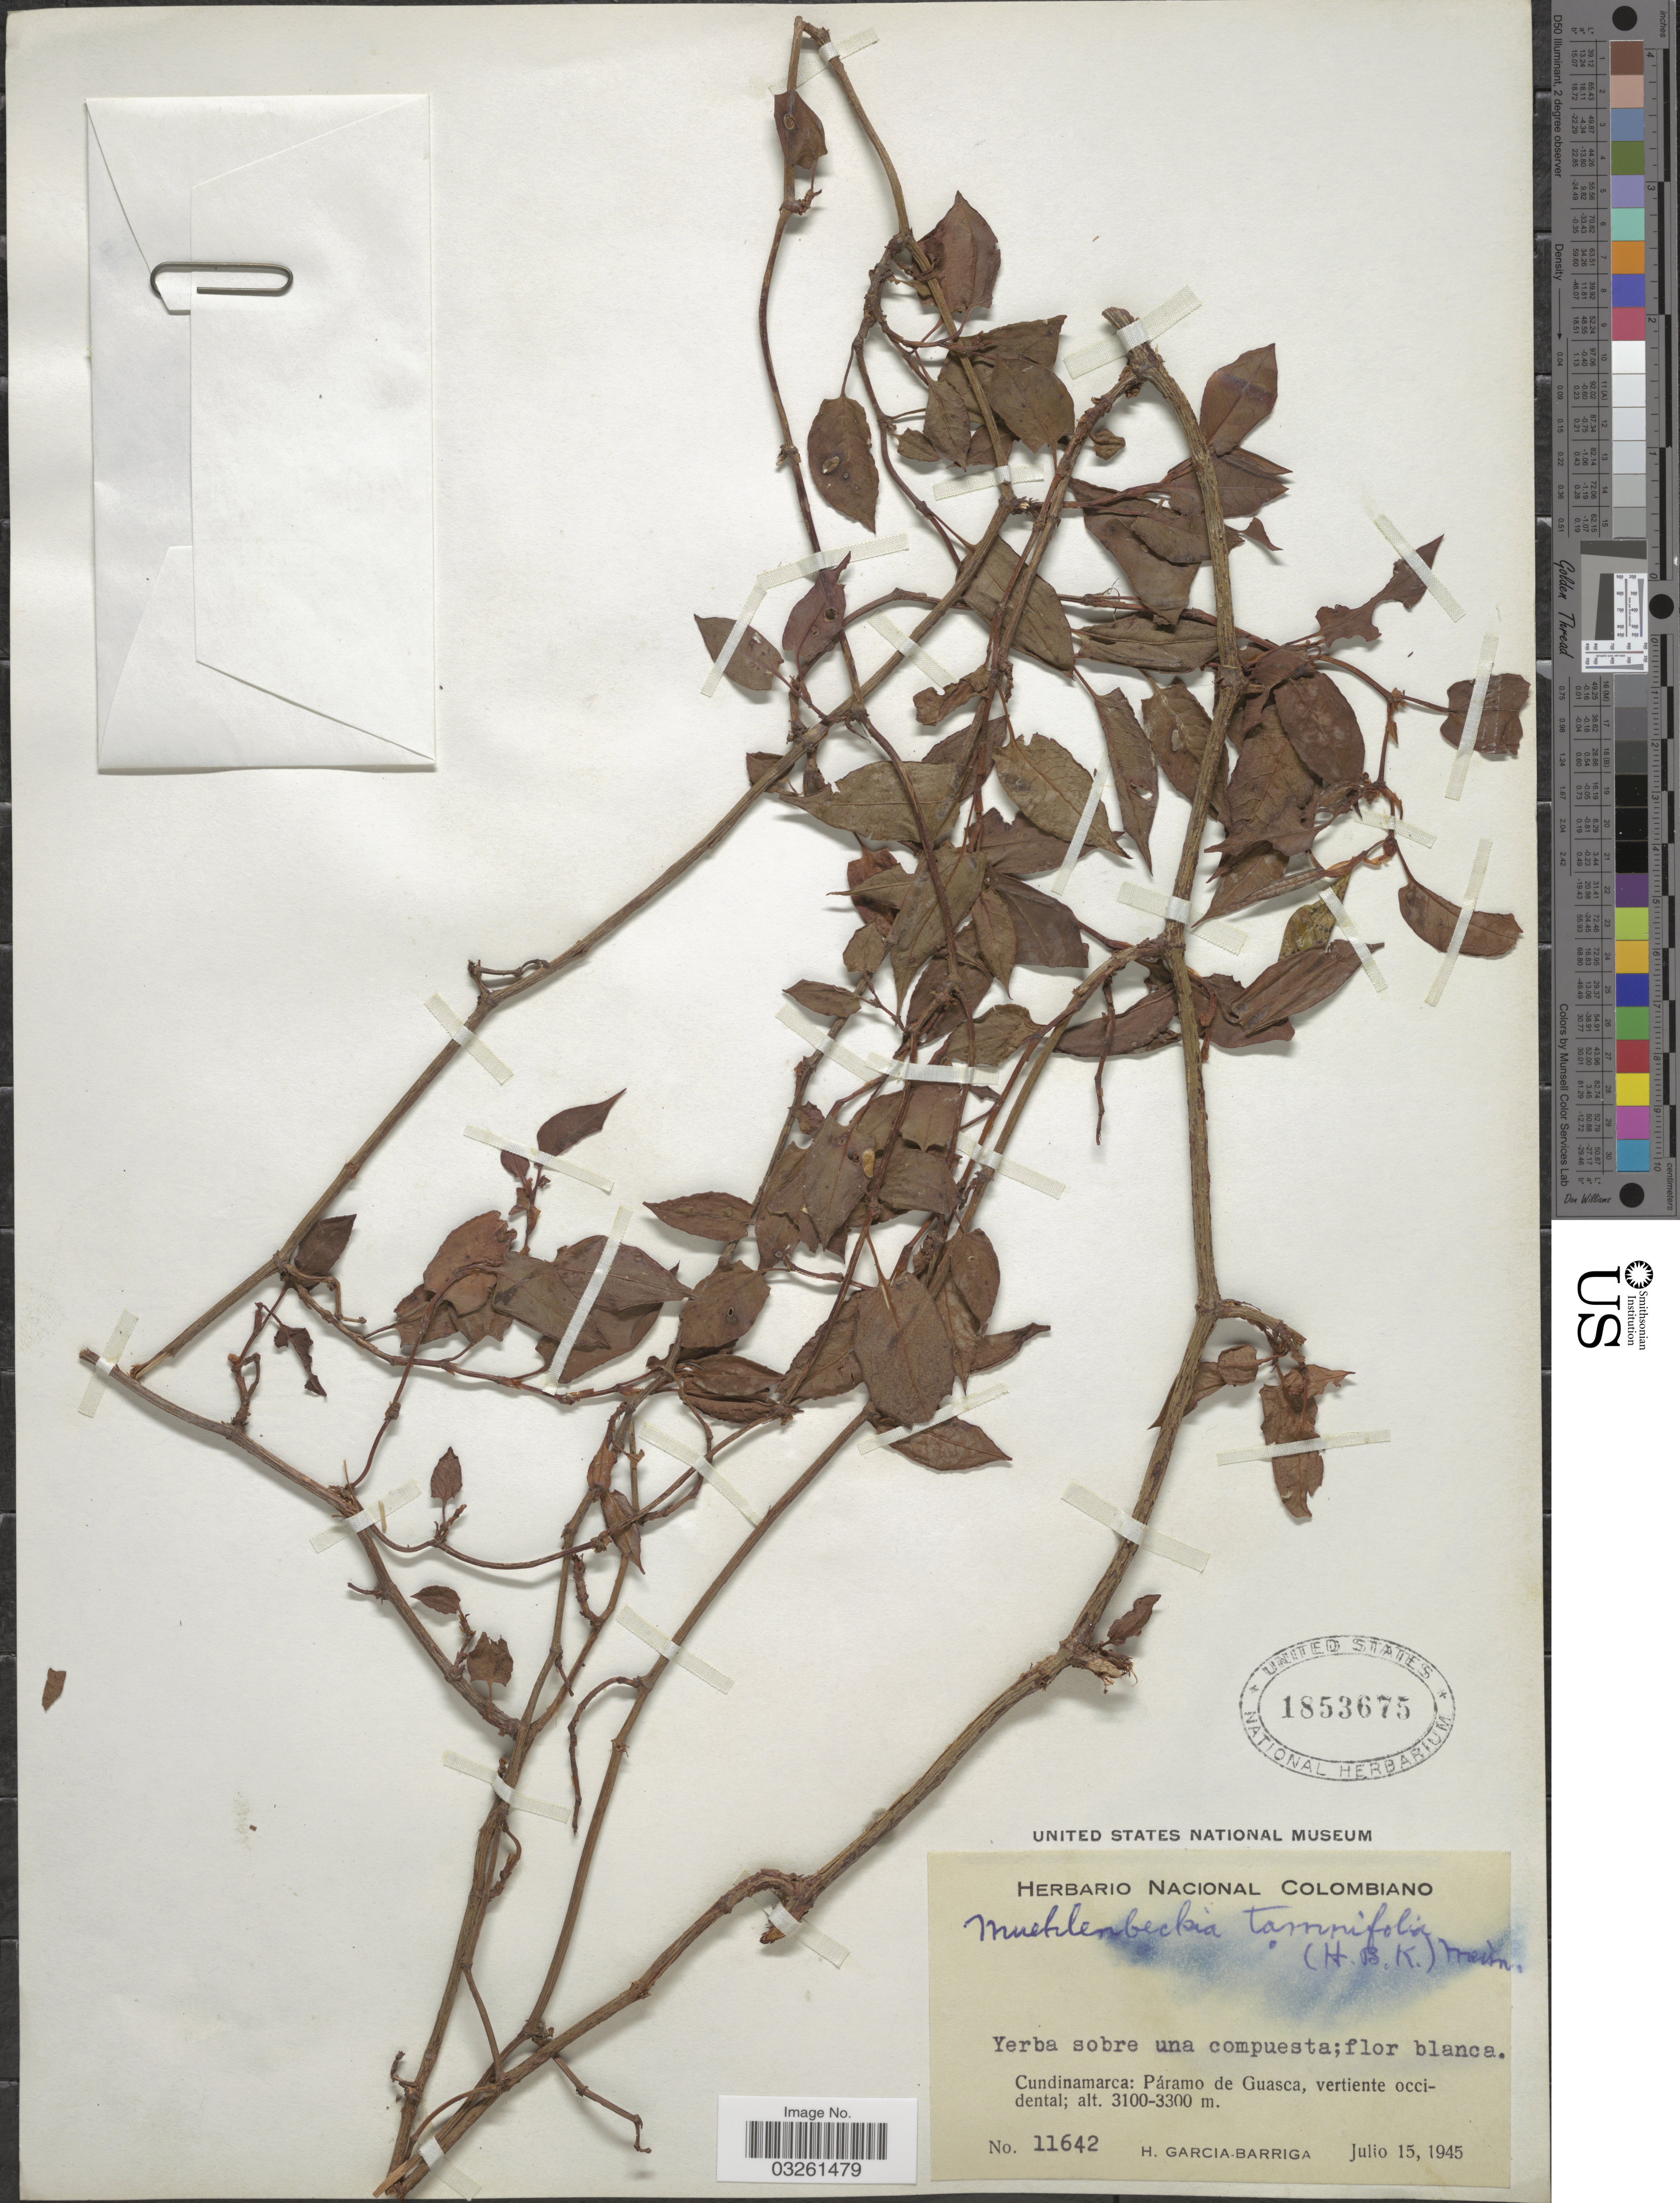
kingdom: Plantae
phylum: Tracheophyta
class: Magnoliopsida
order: Caryophyllales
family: Polygonaceae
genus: Muehlenbeckia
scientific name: Muehlenbeckia tamnifolia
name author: (Kunth) Meisn.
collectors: H. García Barriga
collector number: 11642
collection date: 1945-07-15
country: Colombia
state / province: Cundinamarca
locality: Páramo de Guasca, vertiente occidental.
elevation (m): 3100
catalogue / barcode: US 1853675